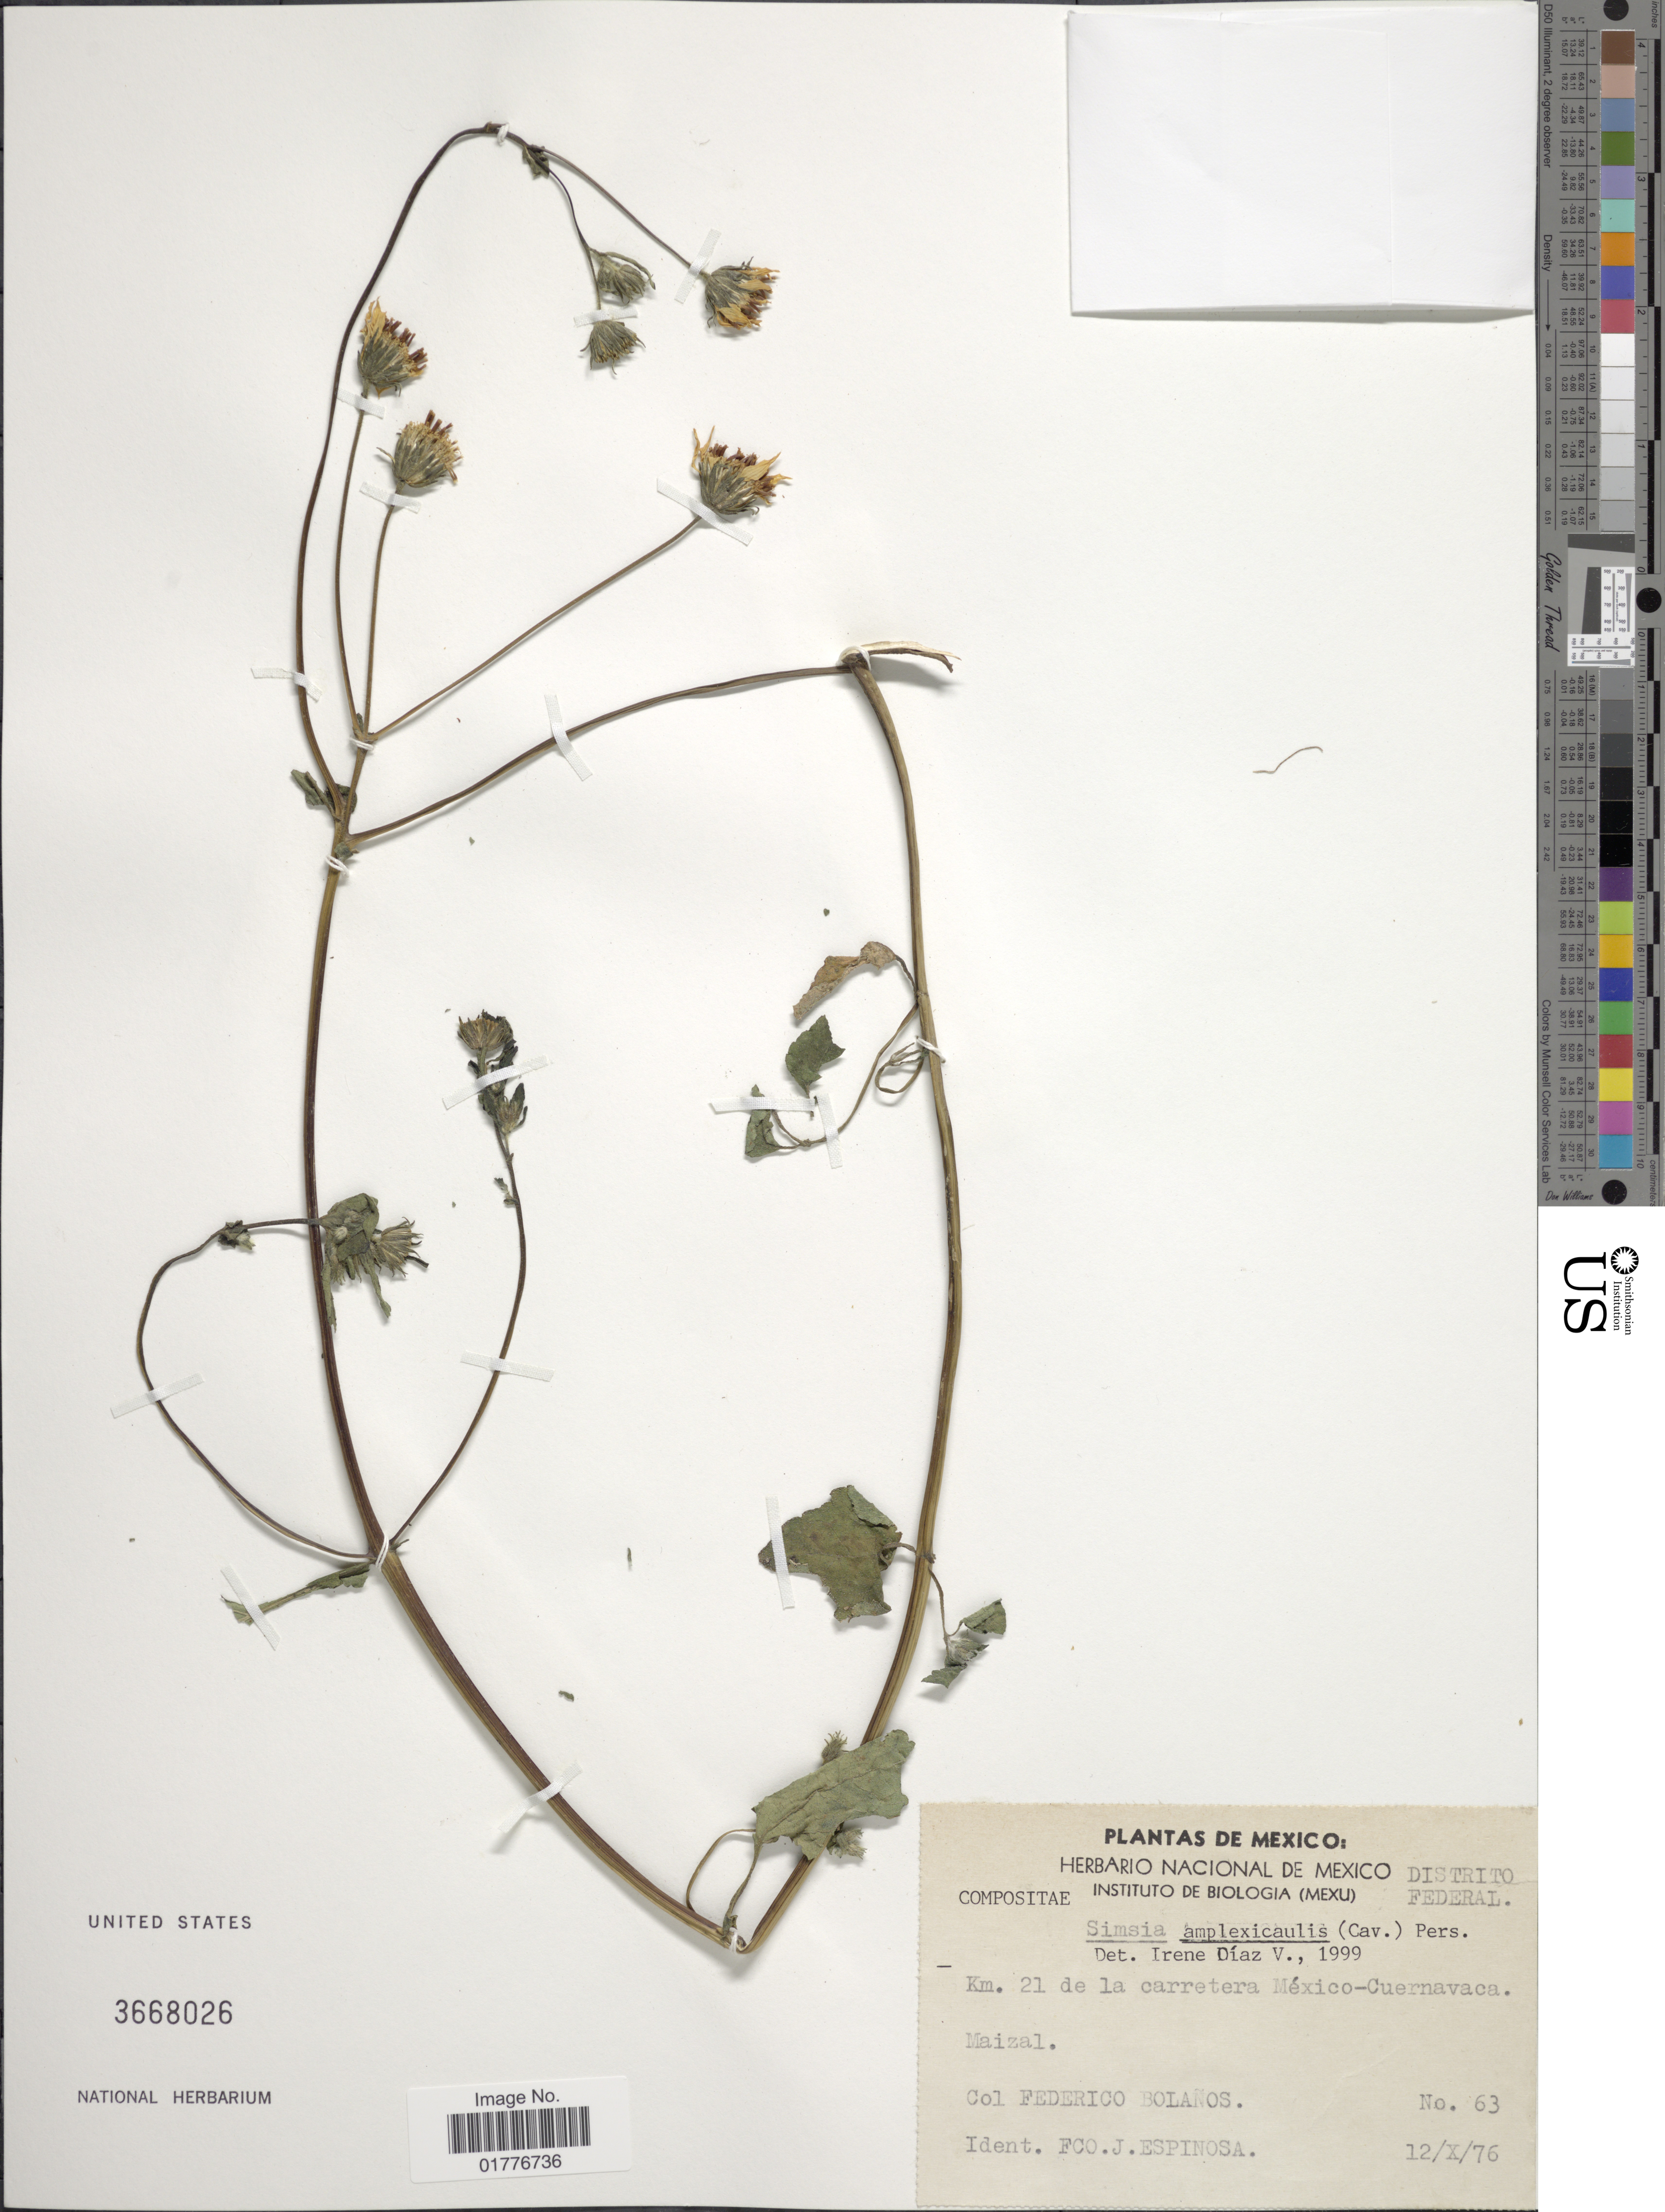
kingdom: Plantae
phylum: Tracheophyta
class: Magnoliopsida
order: Asterales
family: Asteraceae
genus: Simsia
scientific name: Simsia amplexicaulis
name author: (Cav.) Pers.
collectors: F. Bolaños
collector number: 63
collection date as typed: Transcribed d/m/y: 12/10/76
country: Mexico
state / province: Distrito Federal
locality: Km. 21 de la carretera Mexico-Cuernavaca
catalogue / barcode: US 3668026